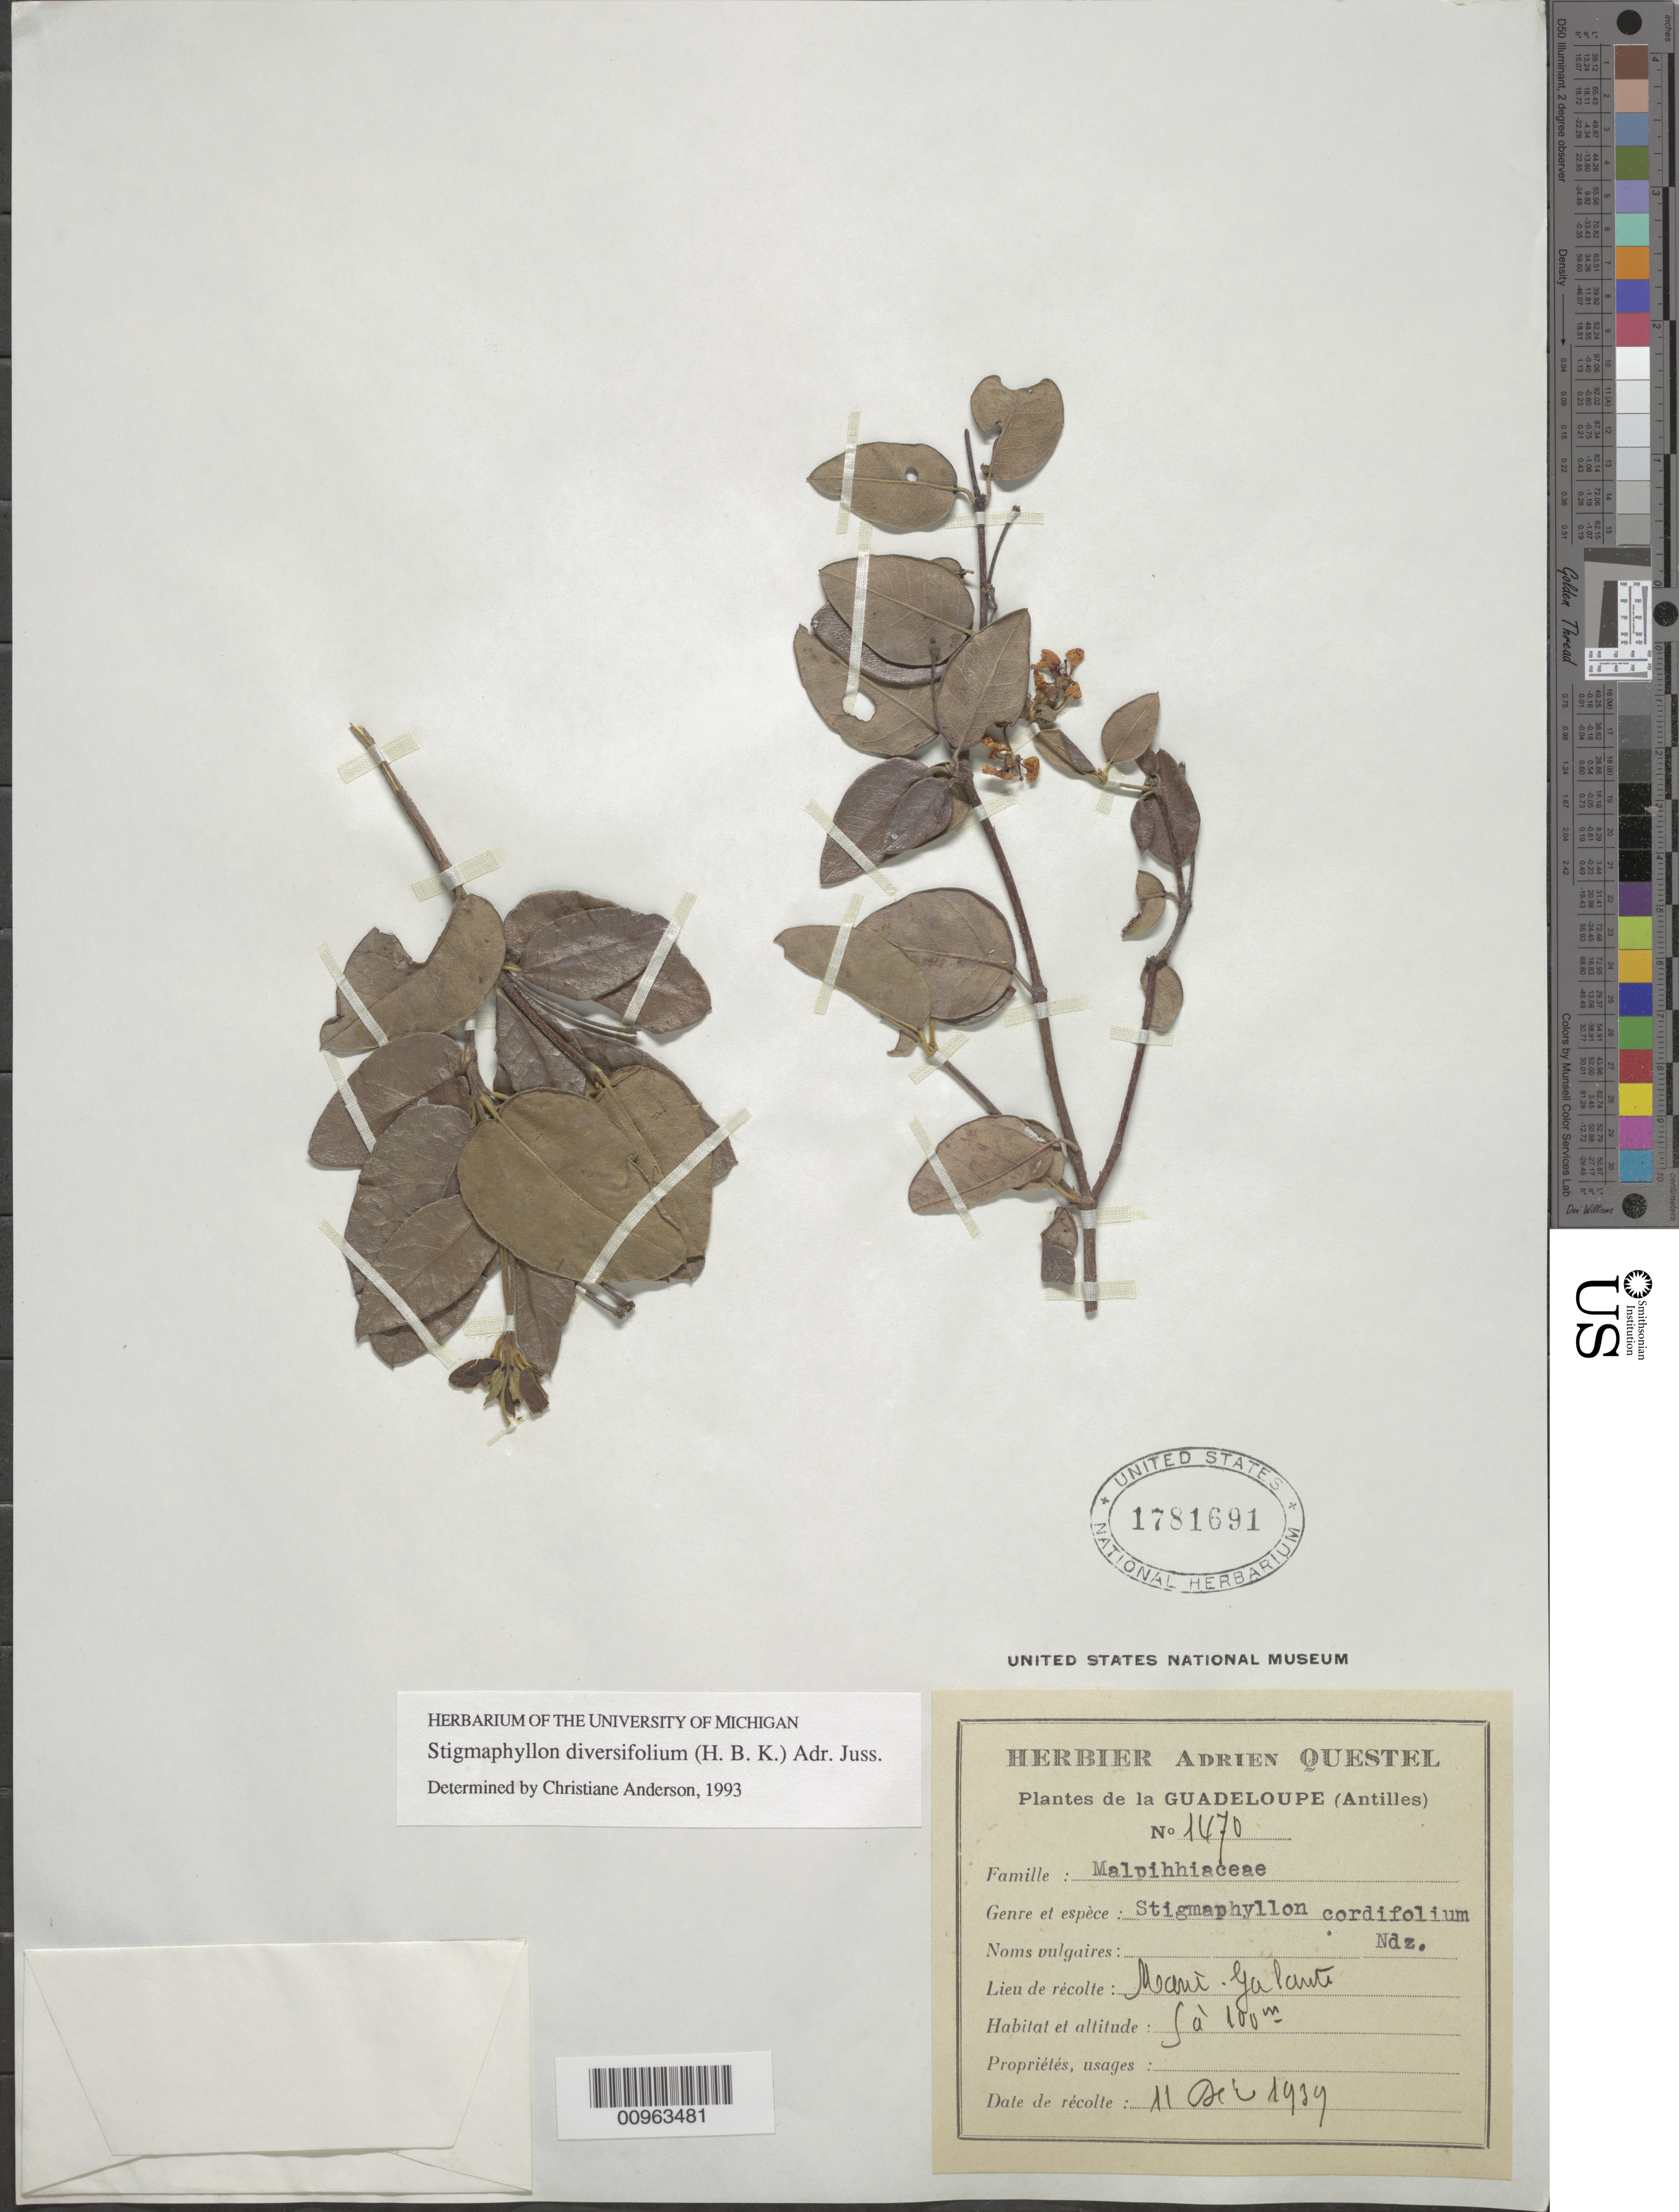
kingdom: Plantae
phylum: Tracheophyta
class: Magnoliopsida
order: Malpighiales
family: Malpighiaceae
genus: Stigmaphyllon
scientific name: Stigmaphyllon diversifolium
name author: (Kunth) A. Juss.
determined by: Anderson, C.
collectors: A. Questel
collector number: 1470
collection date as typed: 11 Dec 1939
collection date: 1939-12-11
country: Guadeloupe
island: Marie Galante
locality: "Sá"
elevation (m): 100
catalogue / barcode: US 1781691